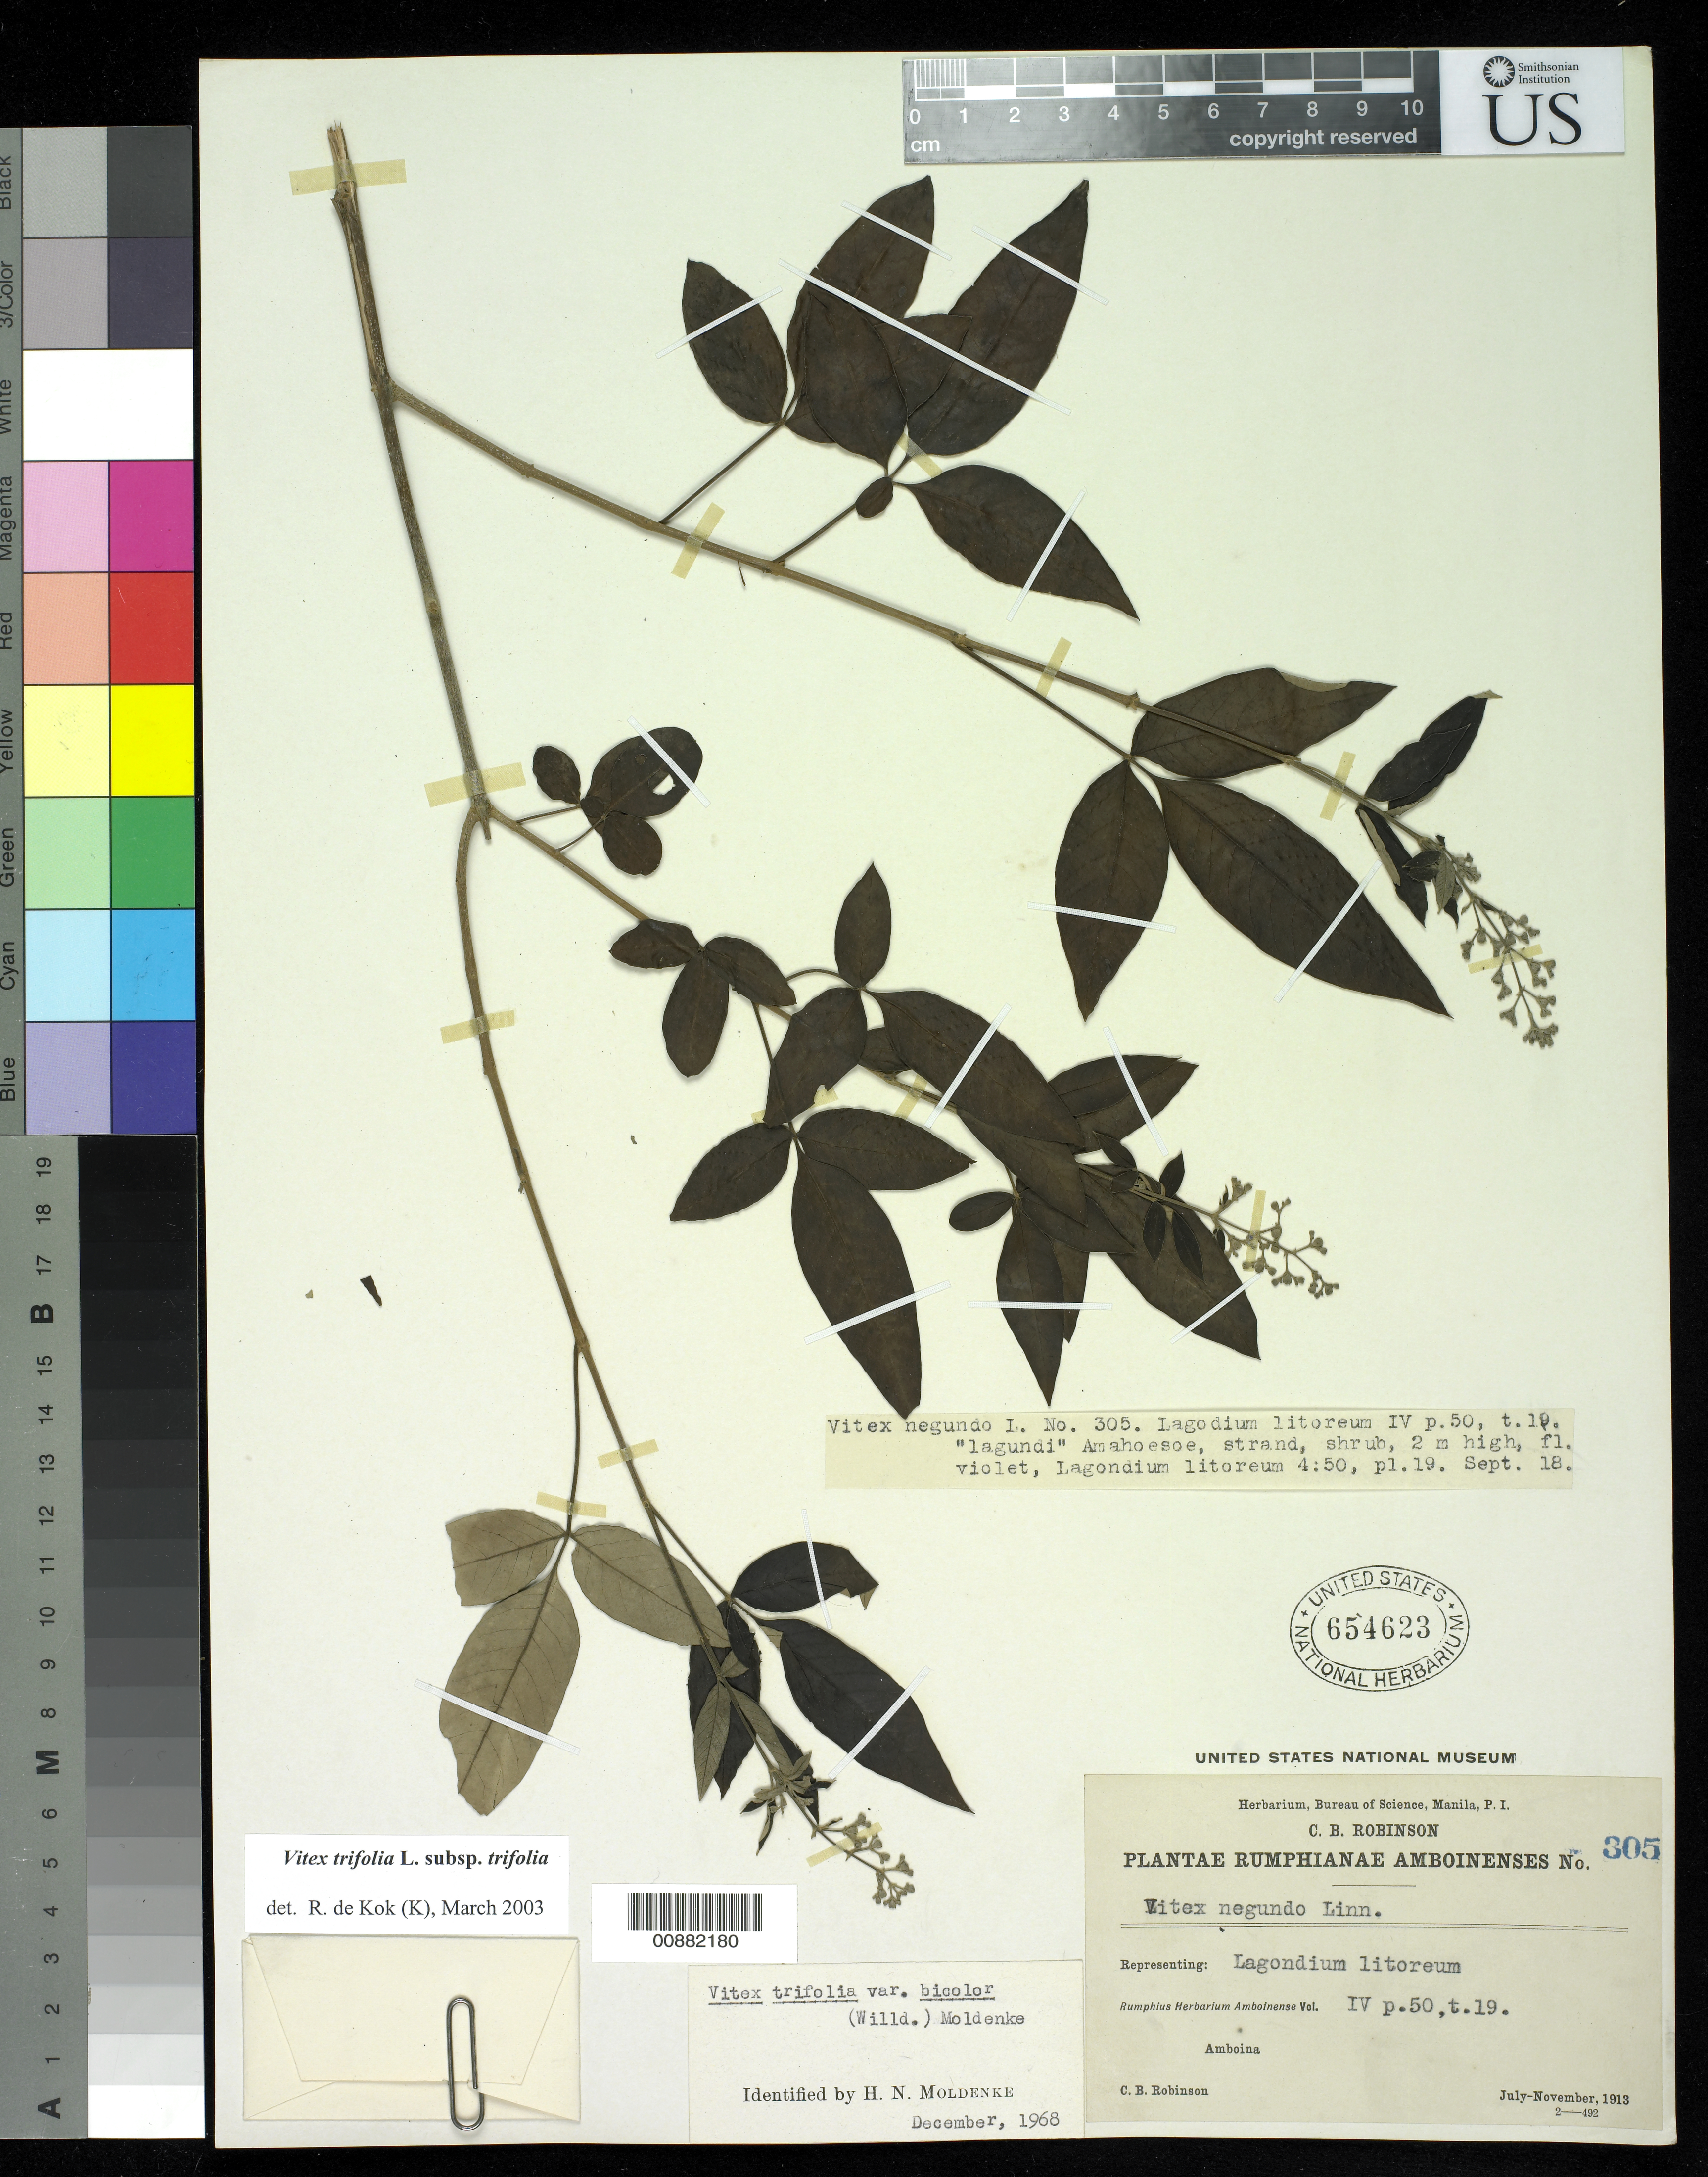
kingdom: Plantae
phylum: Tracheophyta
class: Magnoliopsida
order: Lamiales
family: Lamiaceae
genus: Vitex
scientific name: Vitex trifolia var. trifolia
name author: L.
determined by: Kok, R. de, (K)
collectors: C. Robinson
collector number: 305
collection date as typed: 18 Sep 1913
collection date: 1913-09-18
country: Indonesia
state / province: Maluku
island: Amboina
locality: Maluku, Amboina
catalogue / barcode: US 654623